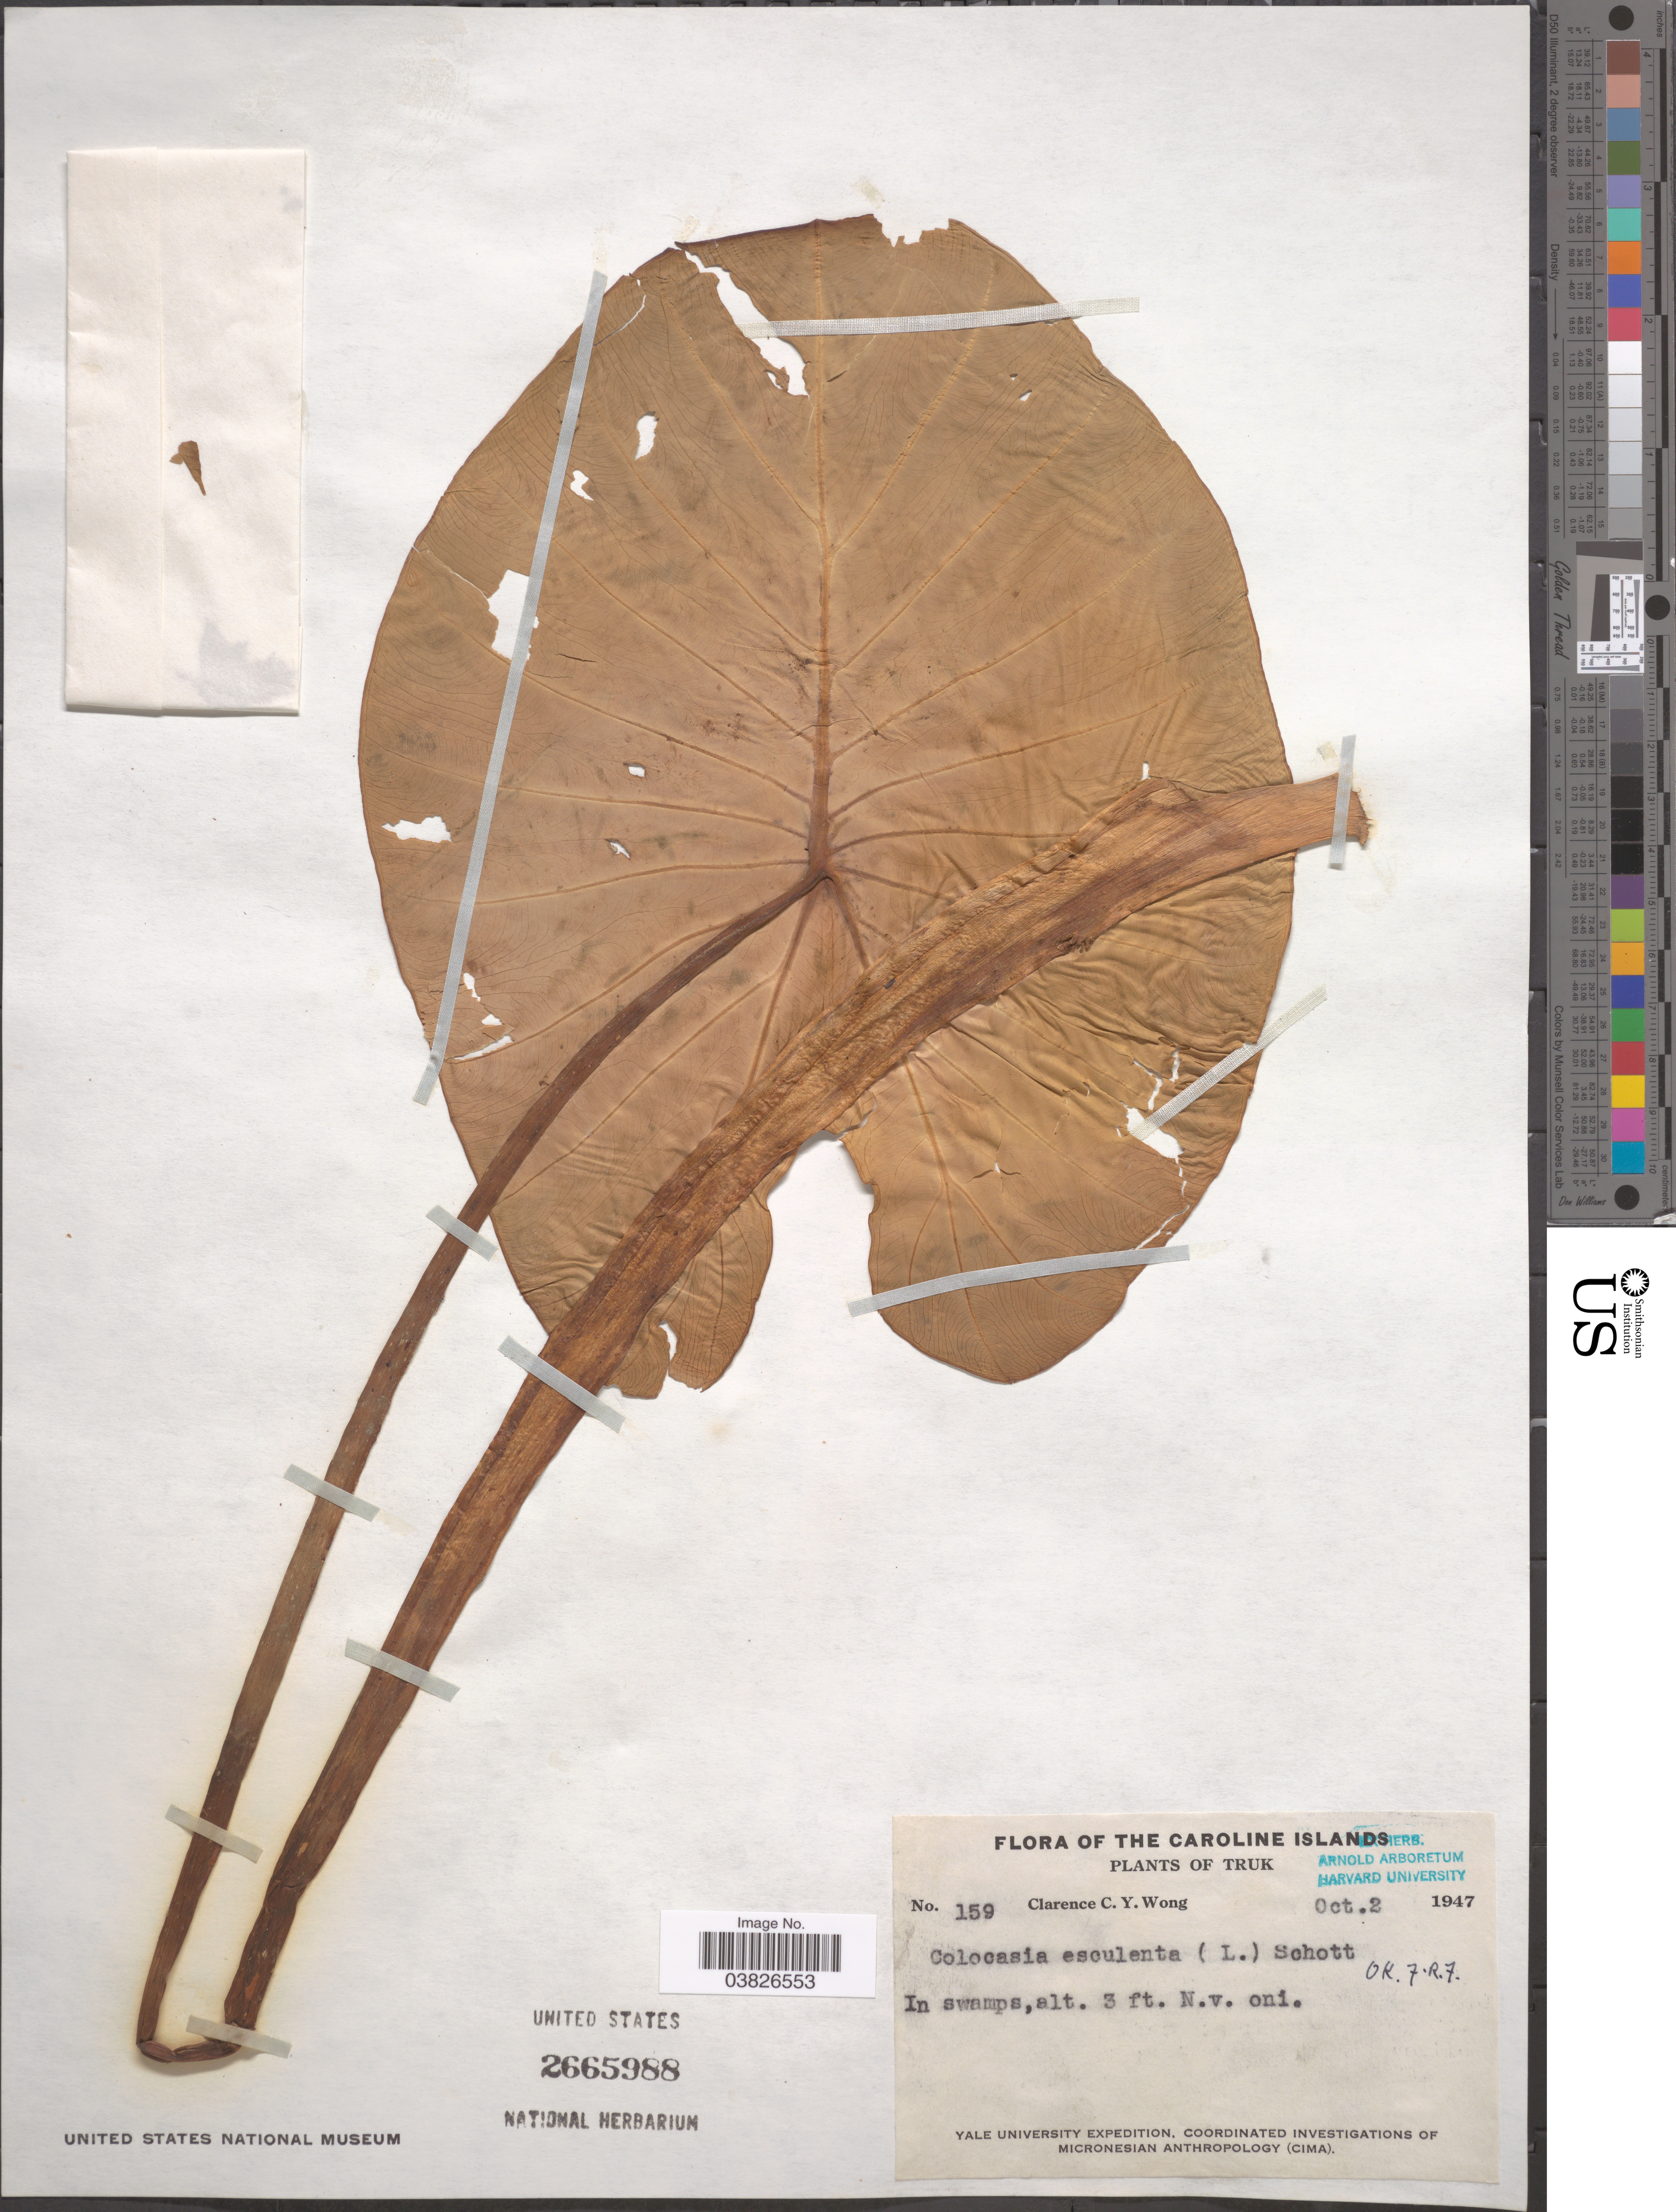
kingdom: Plantae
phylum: Tracheophyta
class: Liliopsida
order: Alismatales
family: Araceae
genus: Colocasia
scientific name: Colocasia esculenta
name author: (L.) Schott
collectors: C. Wong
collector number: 159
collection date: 1947-10-02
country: Micronesia, Federated States of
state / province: Truk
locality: The Caroline Islands.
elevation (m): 1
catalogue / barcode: US 2665988